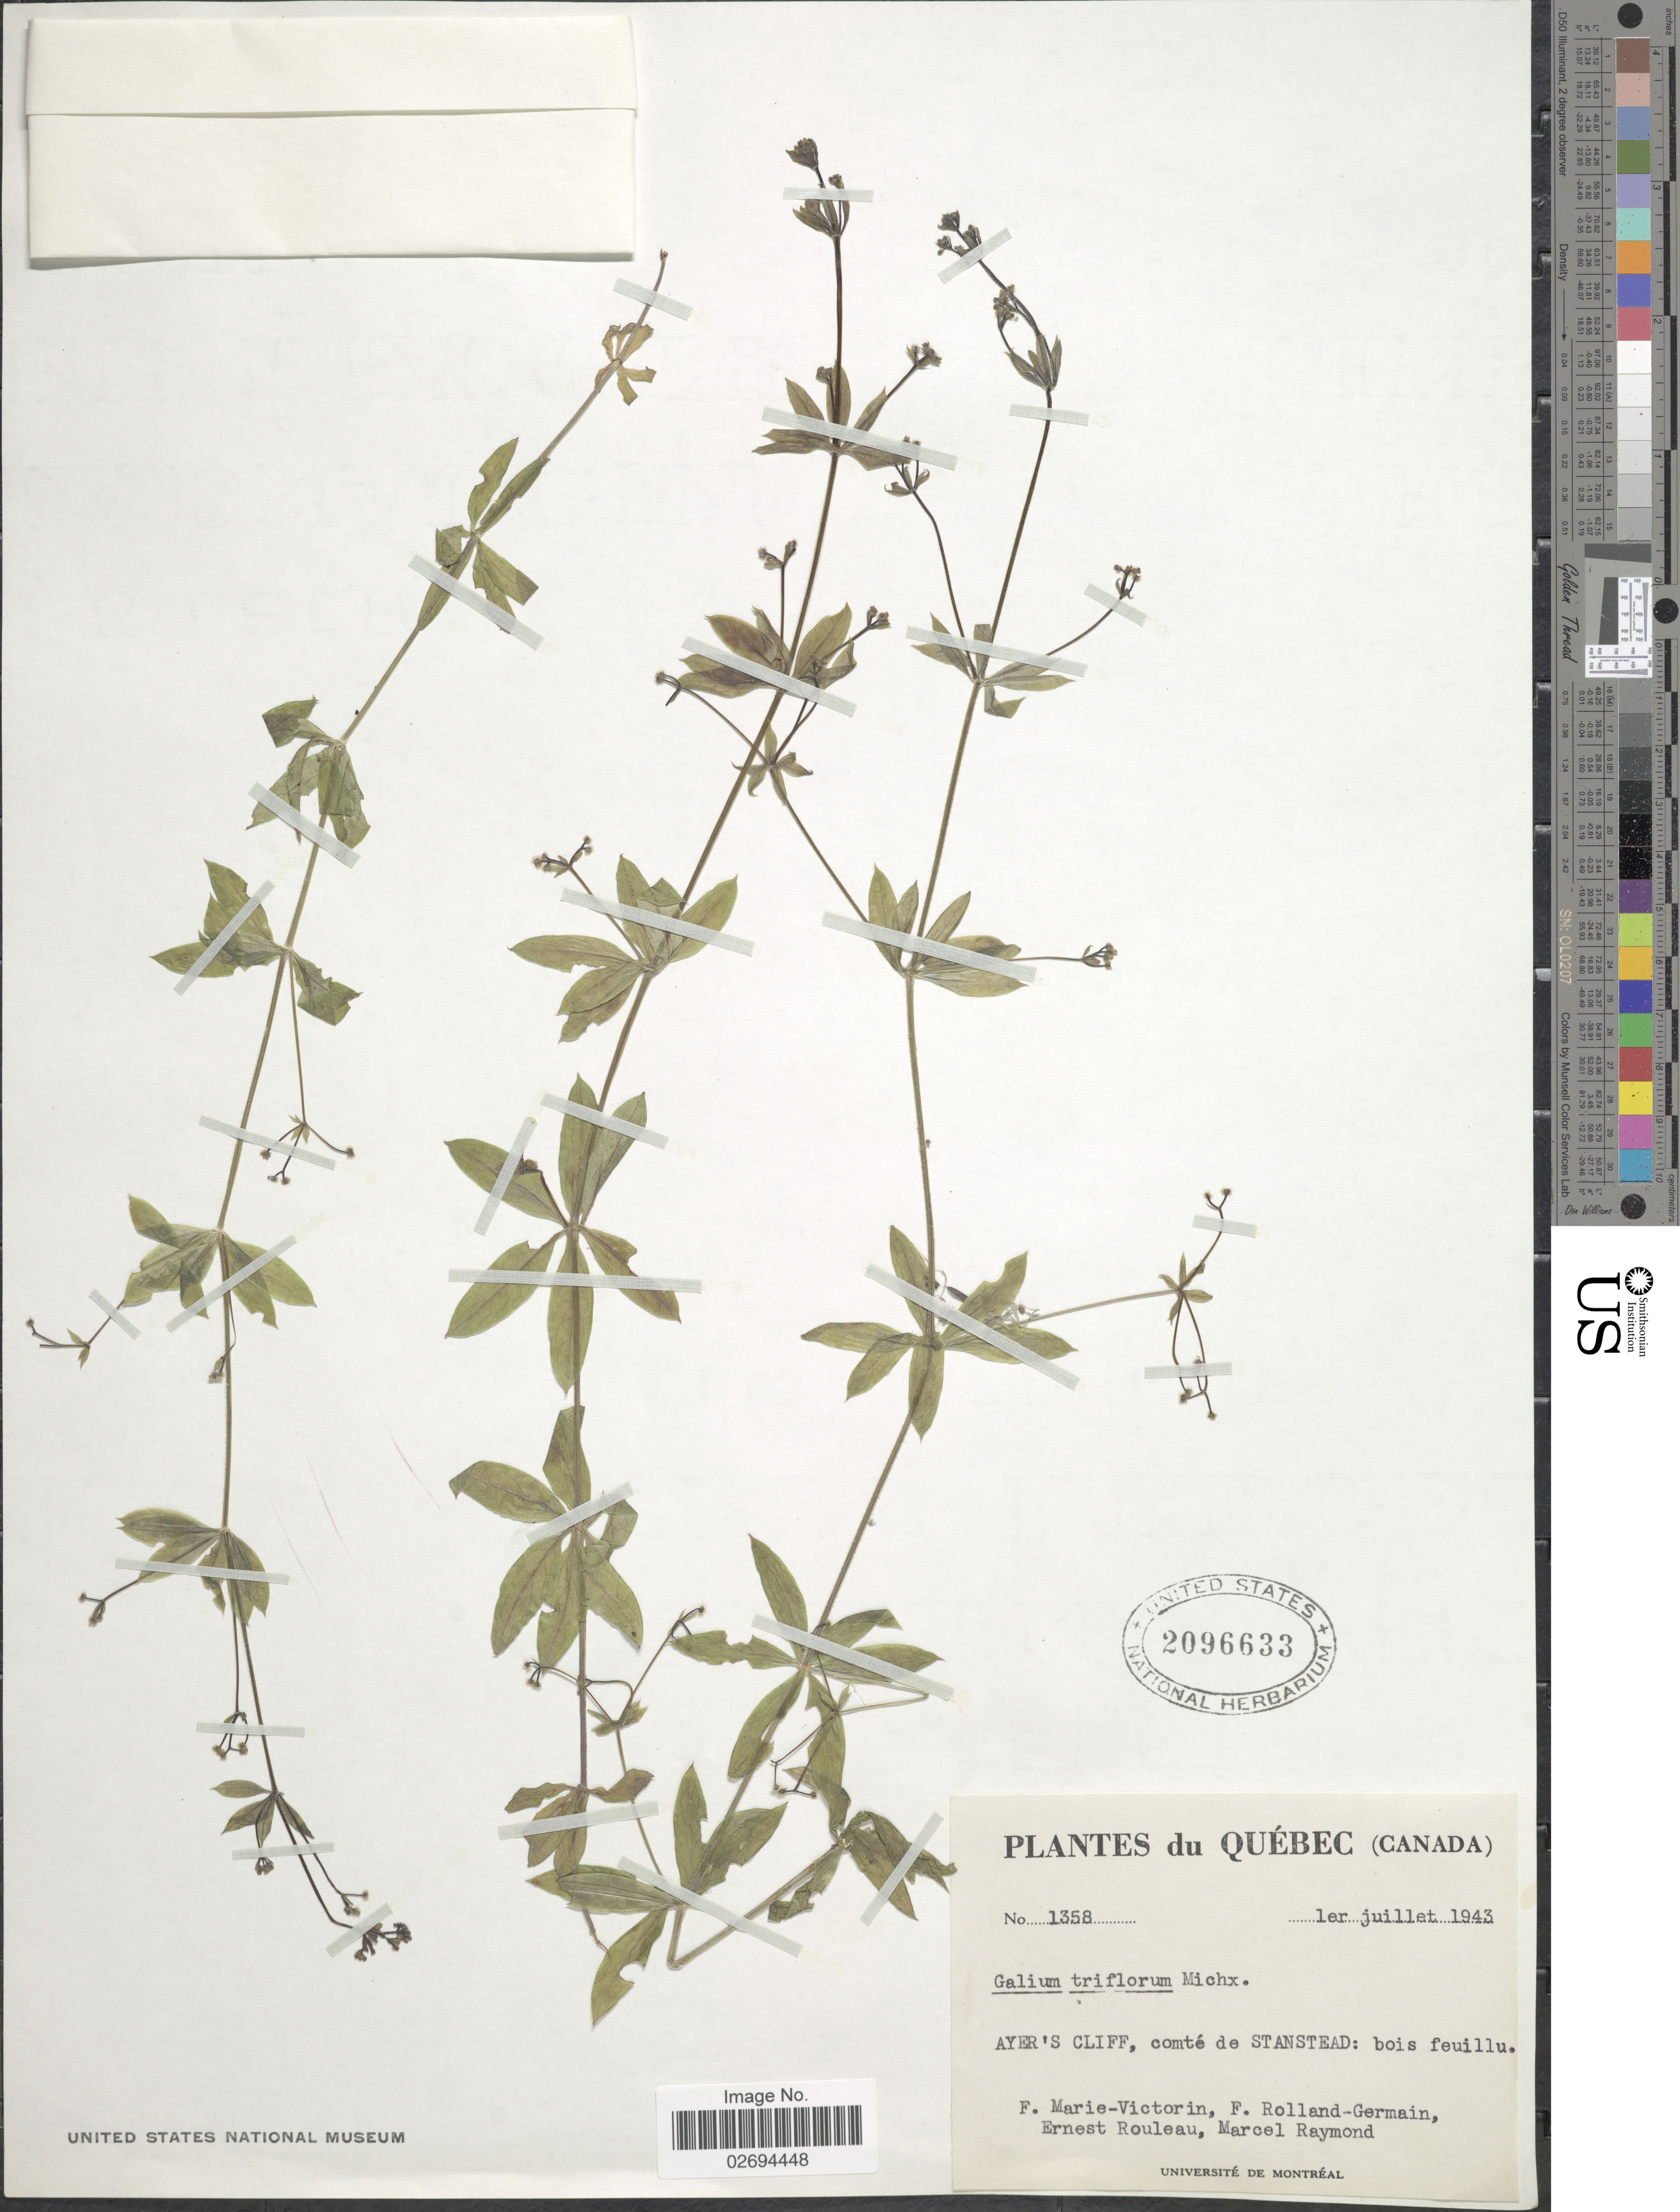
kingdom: Plantae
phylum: Tracheophyta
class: Magnoliopsida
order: Gentianales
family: Rubiaceae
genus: Galium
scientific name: Galium triflorum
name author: Michx.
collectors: F. Marie-Victorin, Rolland-Germain, E. Rouleau & M. Raymond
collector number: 1358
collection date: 1943-07-01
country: Canada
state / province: Quebec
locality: Ayer's Cliff, comté de Stanstead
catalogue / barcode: US 2096633